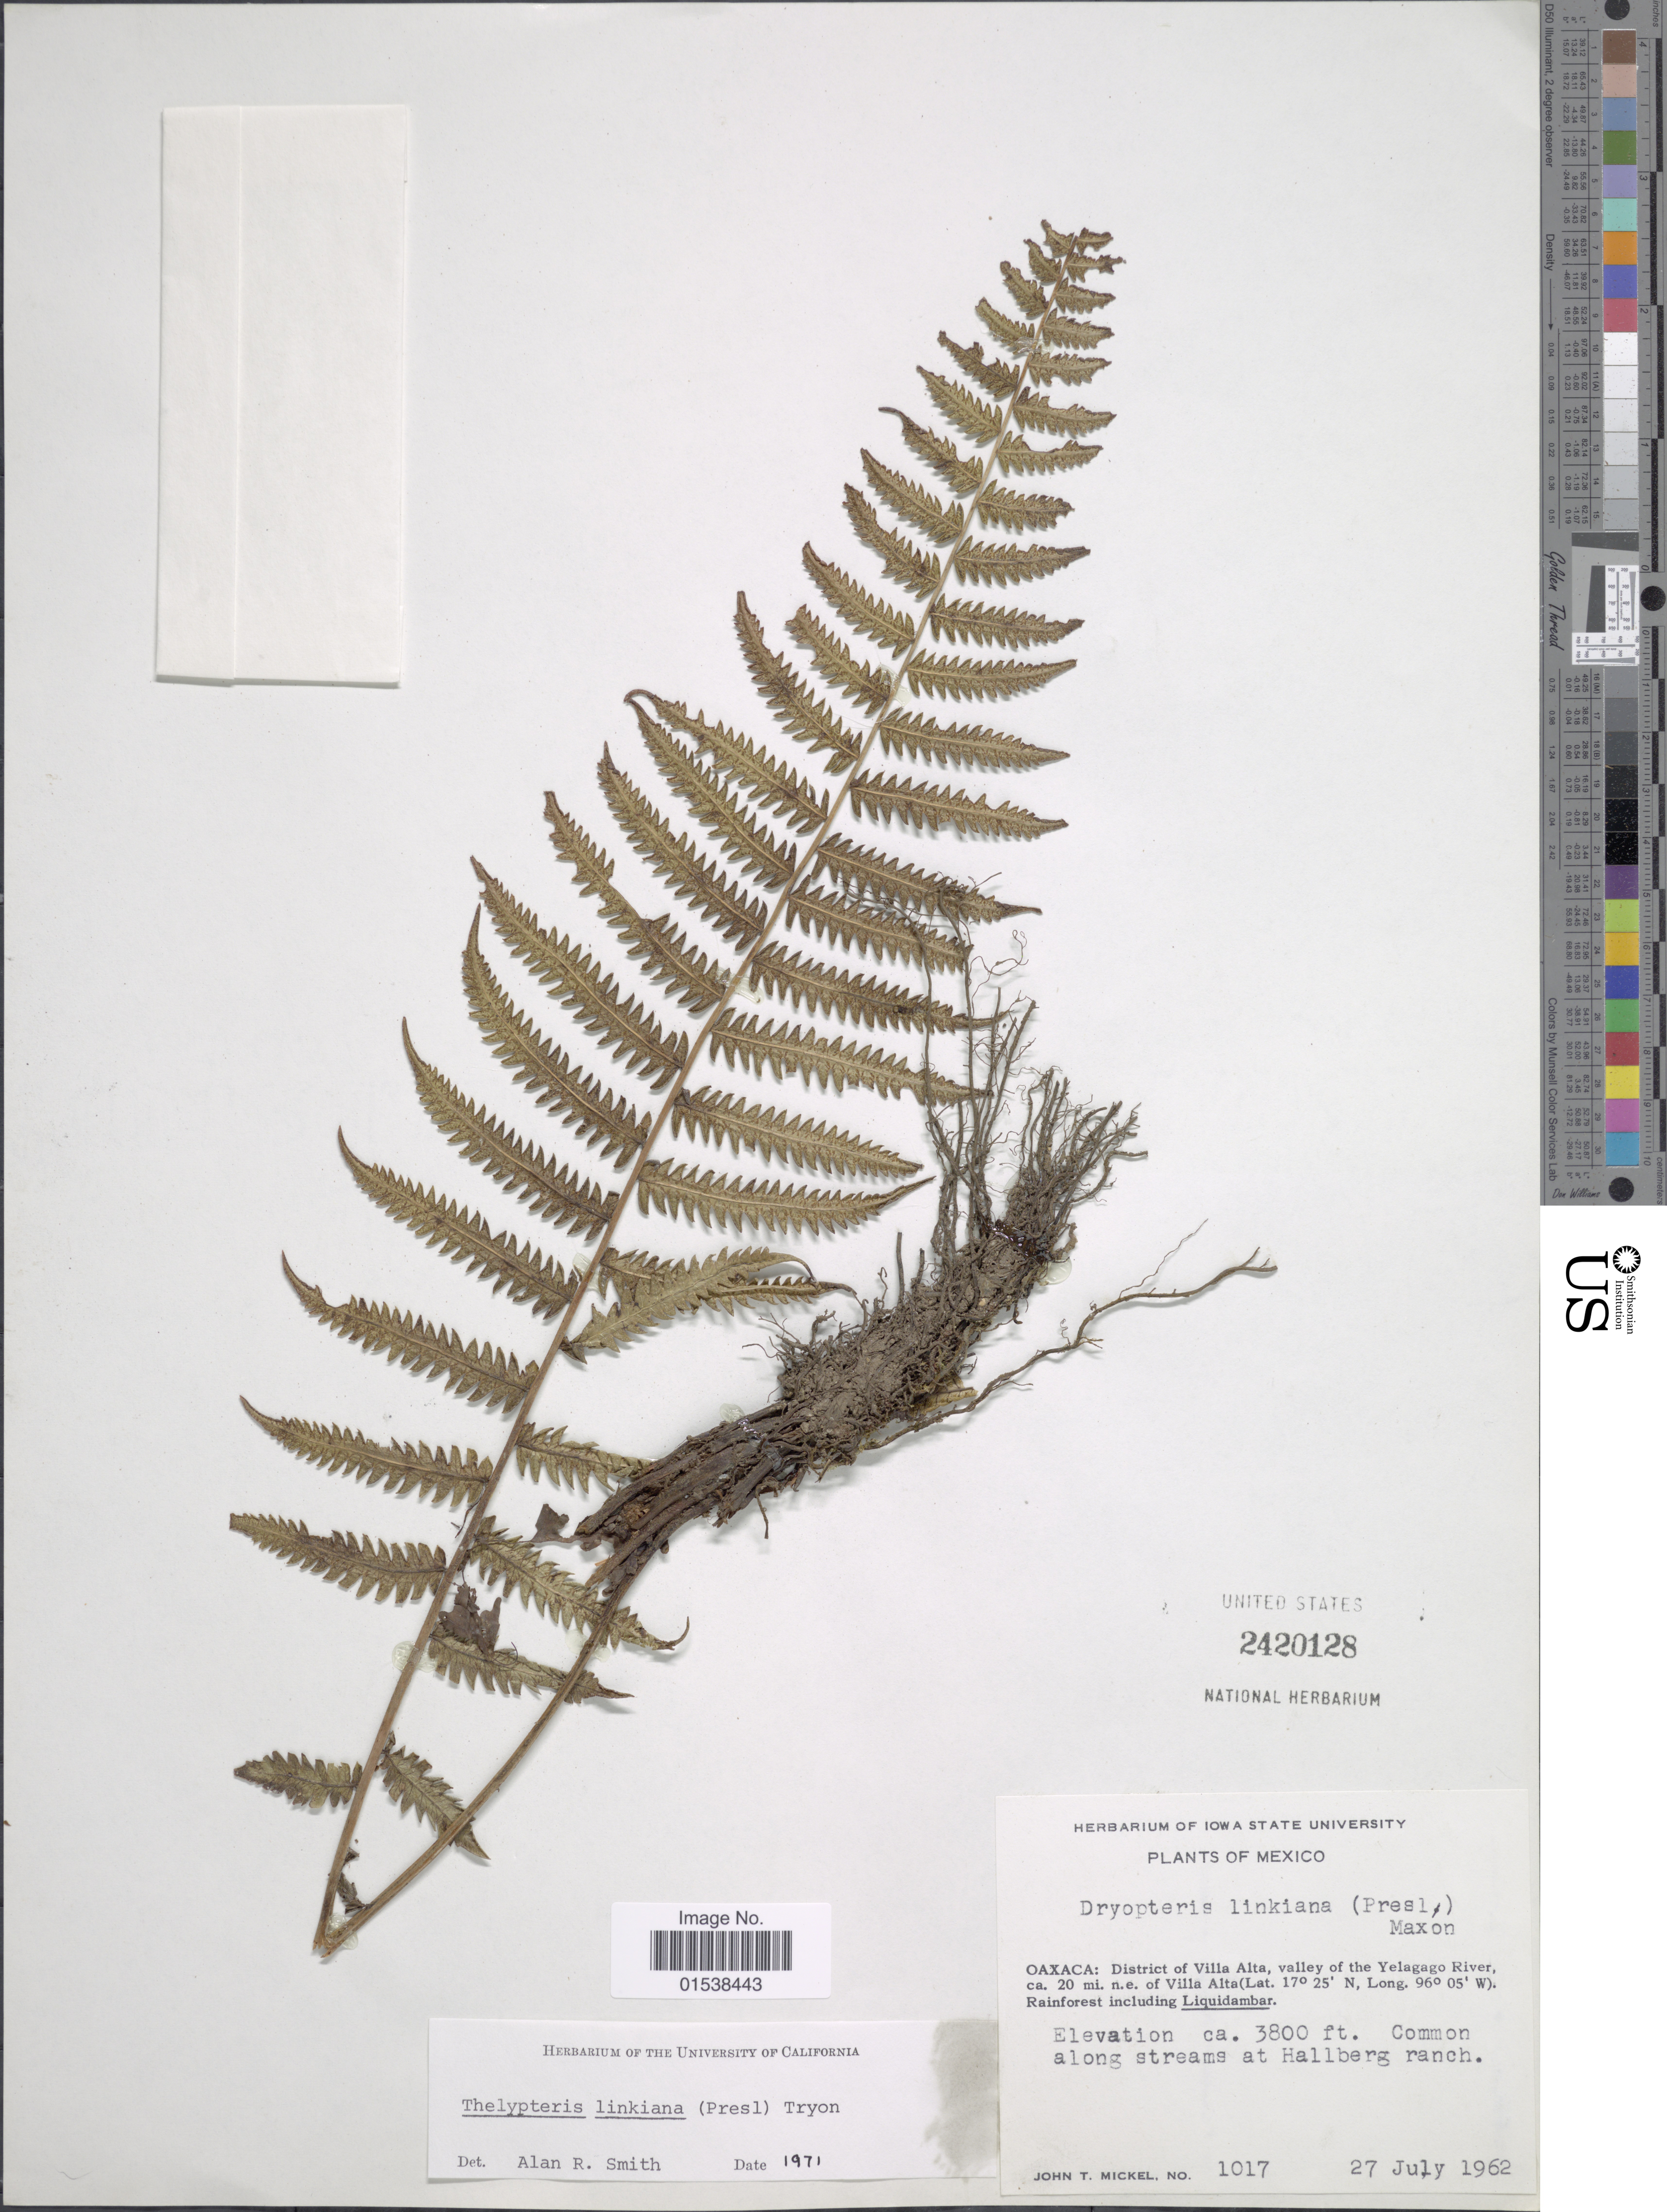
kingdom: Plantae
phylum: Tracheophyta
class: Polypodiopsida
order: Polypodiales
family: Thelypteridaceae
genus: Amauropelta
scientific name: Amauropelta linkiana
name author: (C. Presl) Pic. Serm.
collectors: J. T. Mickel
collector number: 1017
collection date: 1962-07-27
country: Mexico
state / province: Oaxaca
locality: Oaxaca: District of Villa Alta, valley of the Yelagago River, ca. 20 mi. n.e. of Villa Alta, rainforest including Liquidambar, along streams at Hallberg ranch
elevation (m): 1158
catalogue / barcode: US 2420128